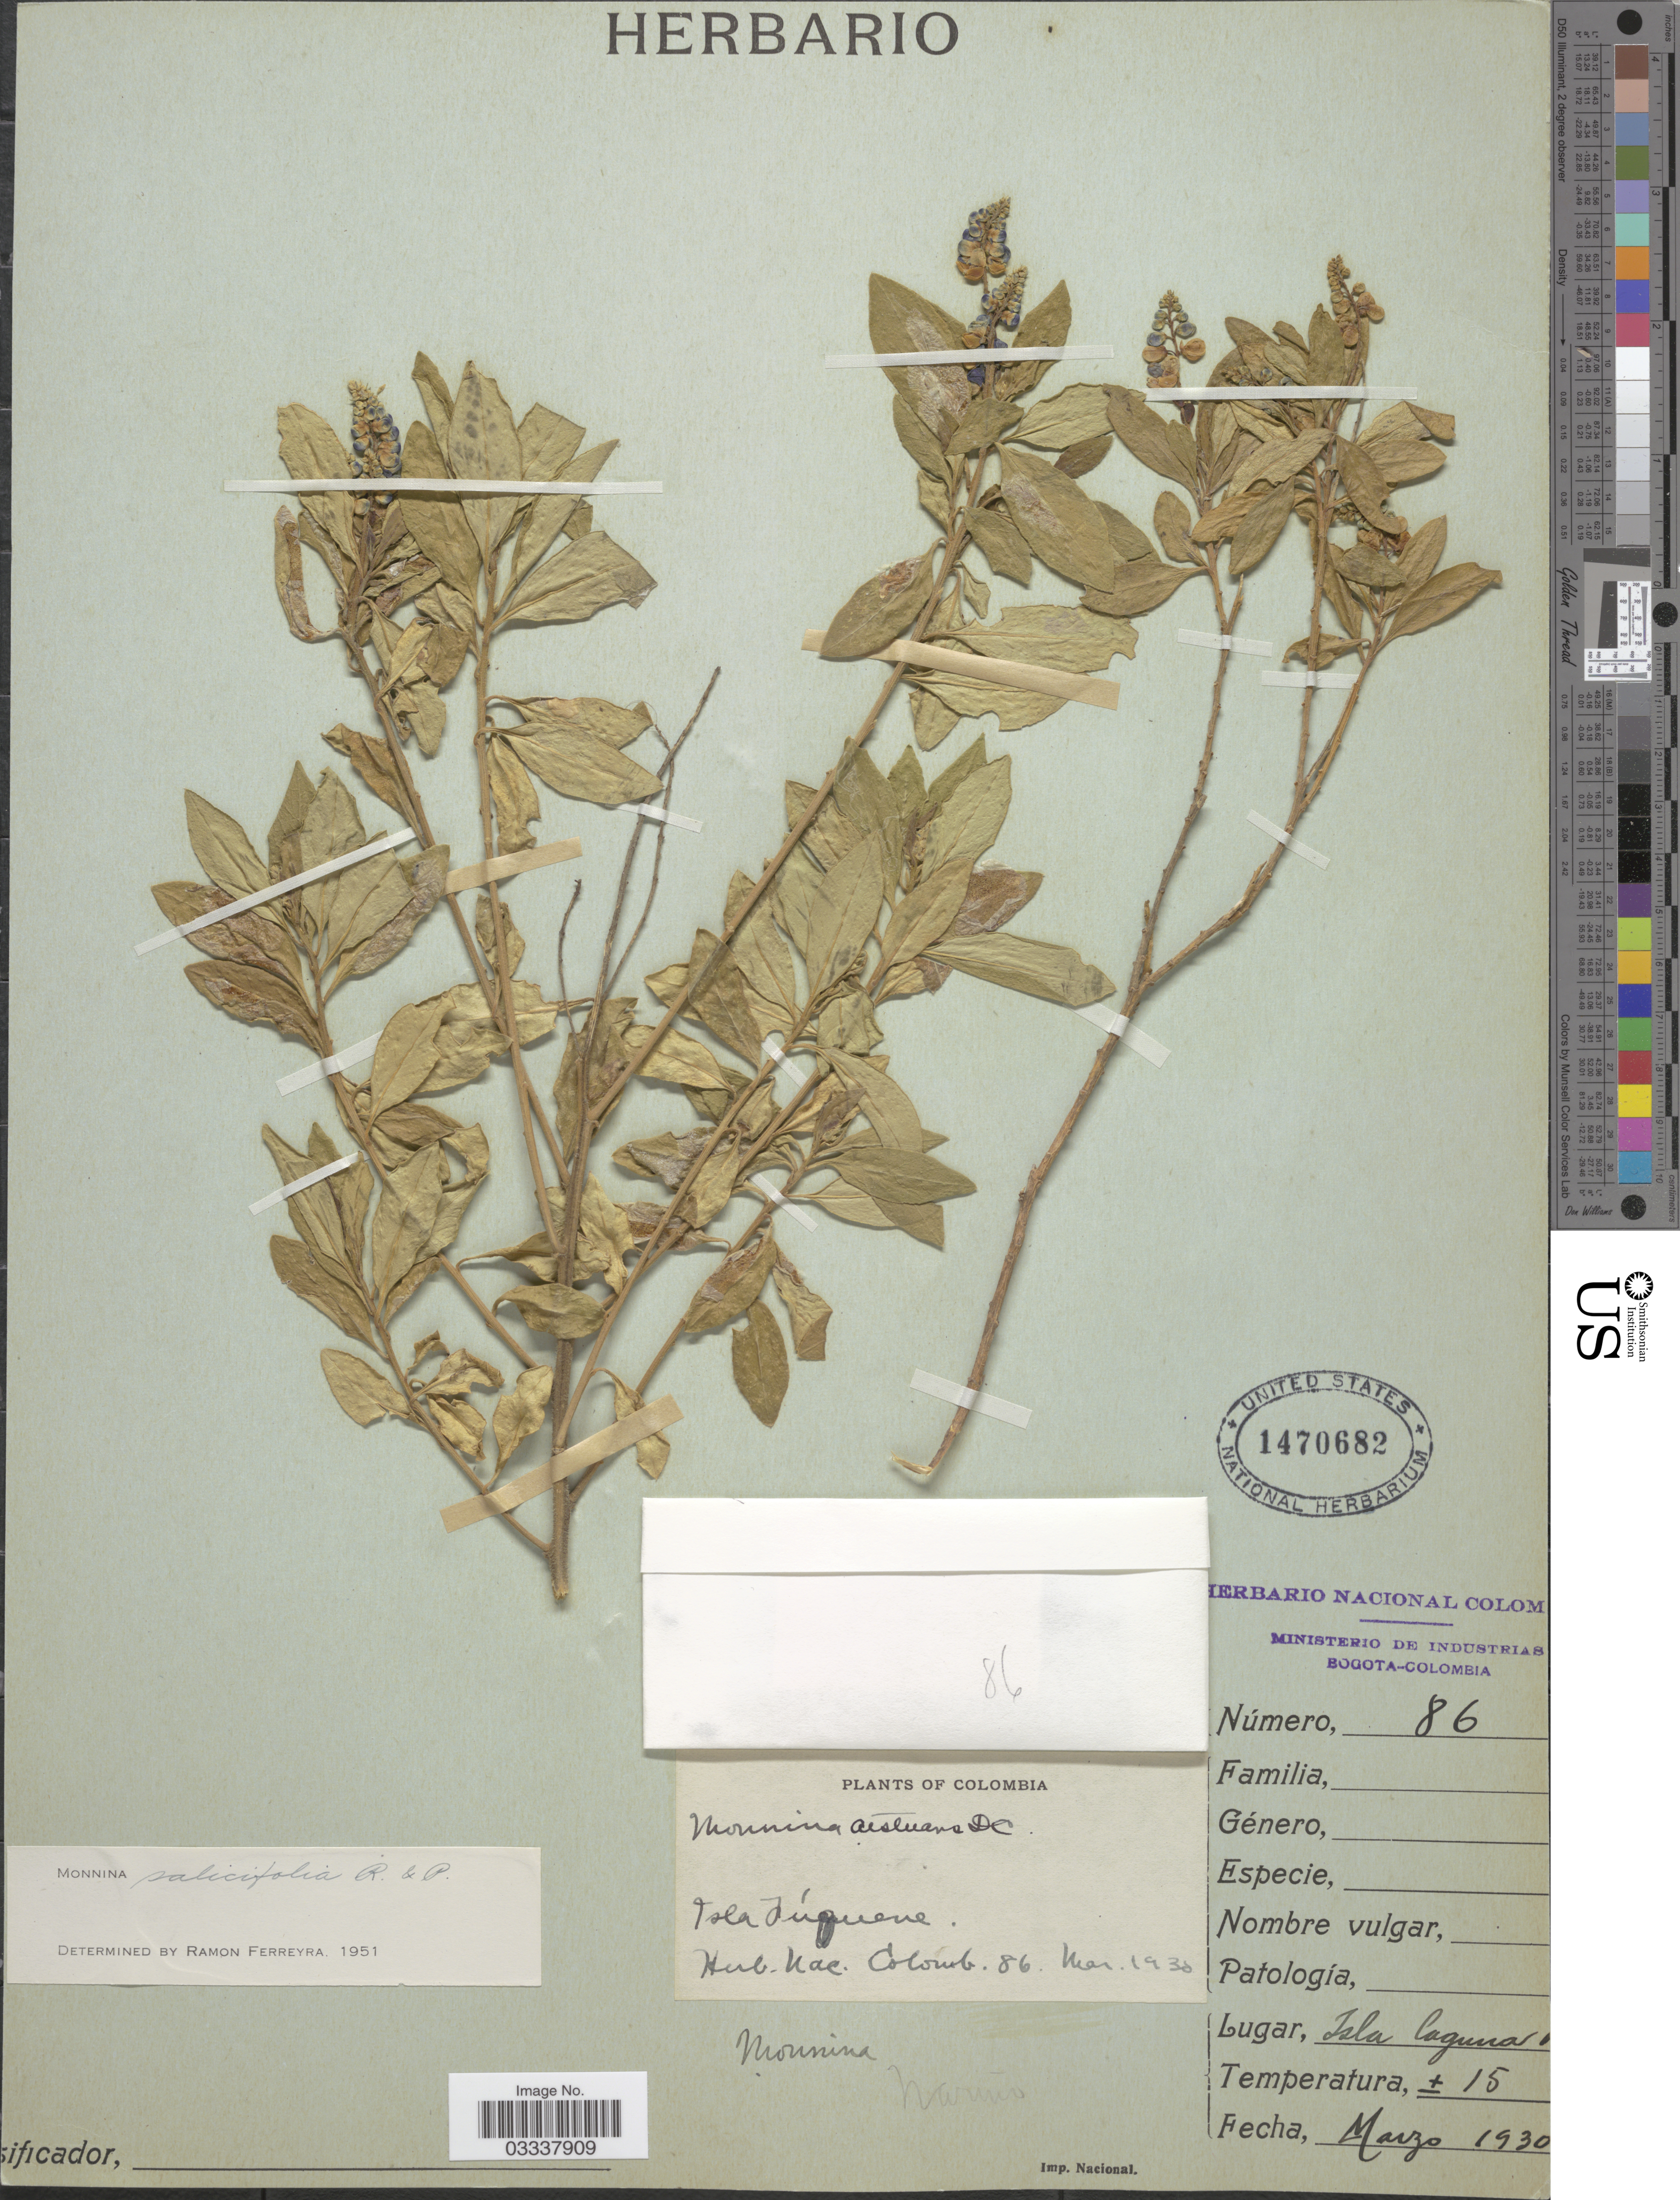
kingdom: Plantae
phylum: Tracheophyta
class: Magnoliopsida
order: Fabales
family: Polygalaceae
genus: Monnina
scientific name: Monnina salicifolia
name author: Ruiz & Pav.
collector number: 86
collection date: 1930-03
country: Colombia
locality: Isla Fúquene, Isla Laguna.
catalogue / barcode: US 1470682